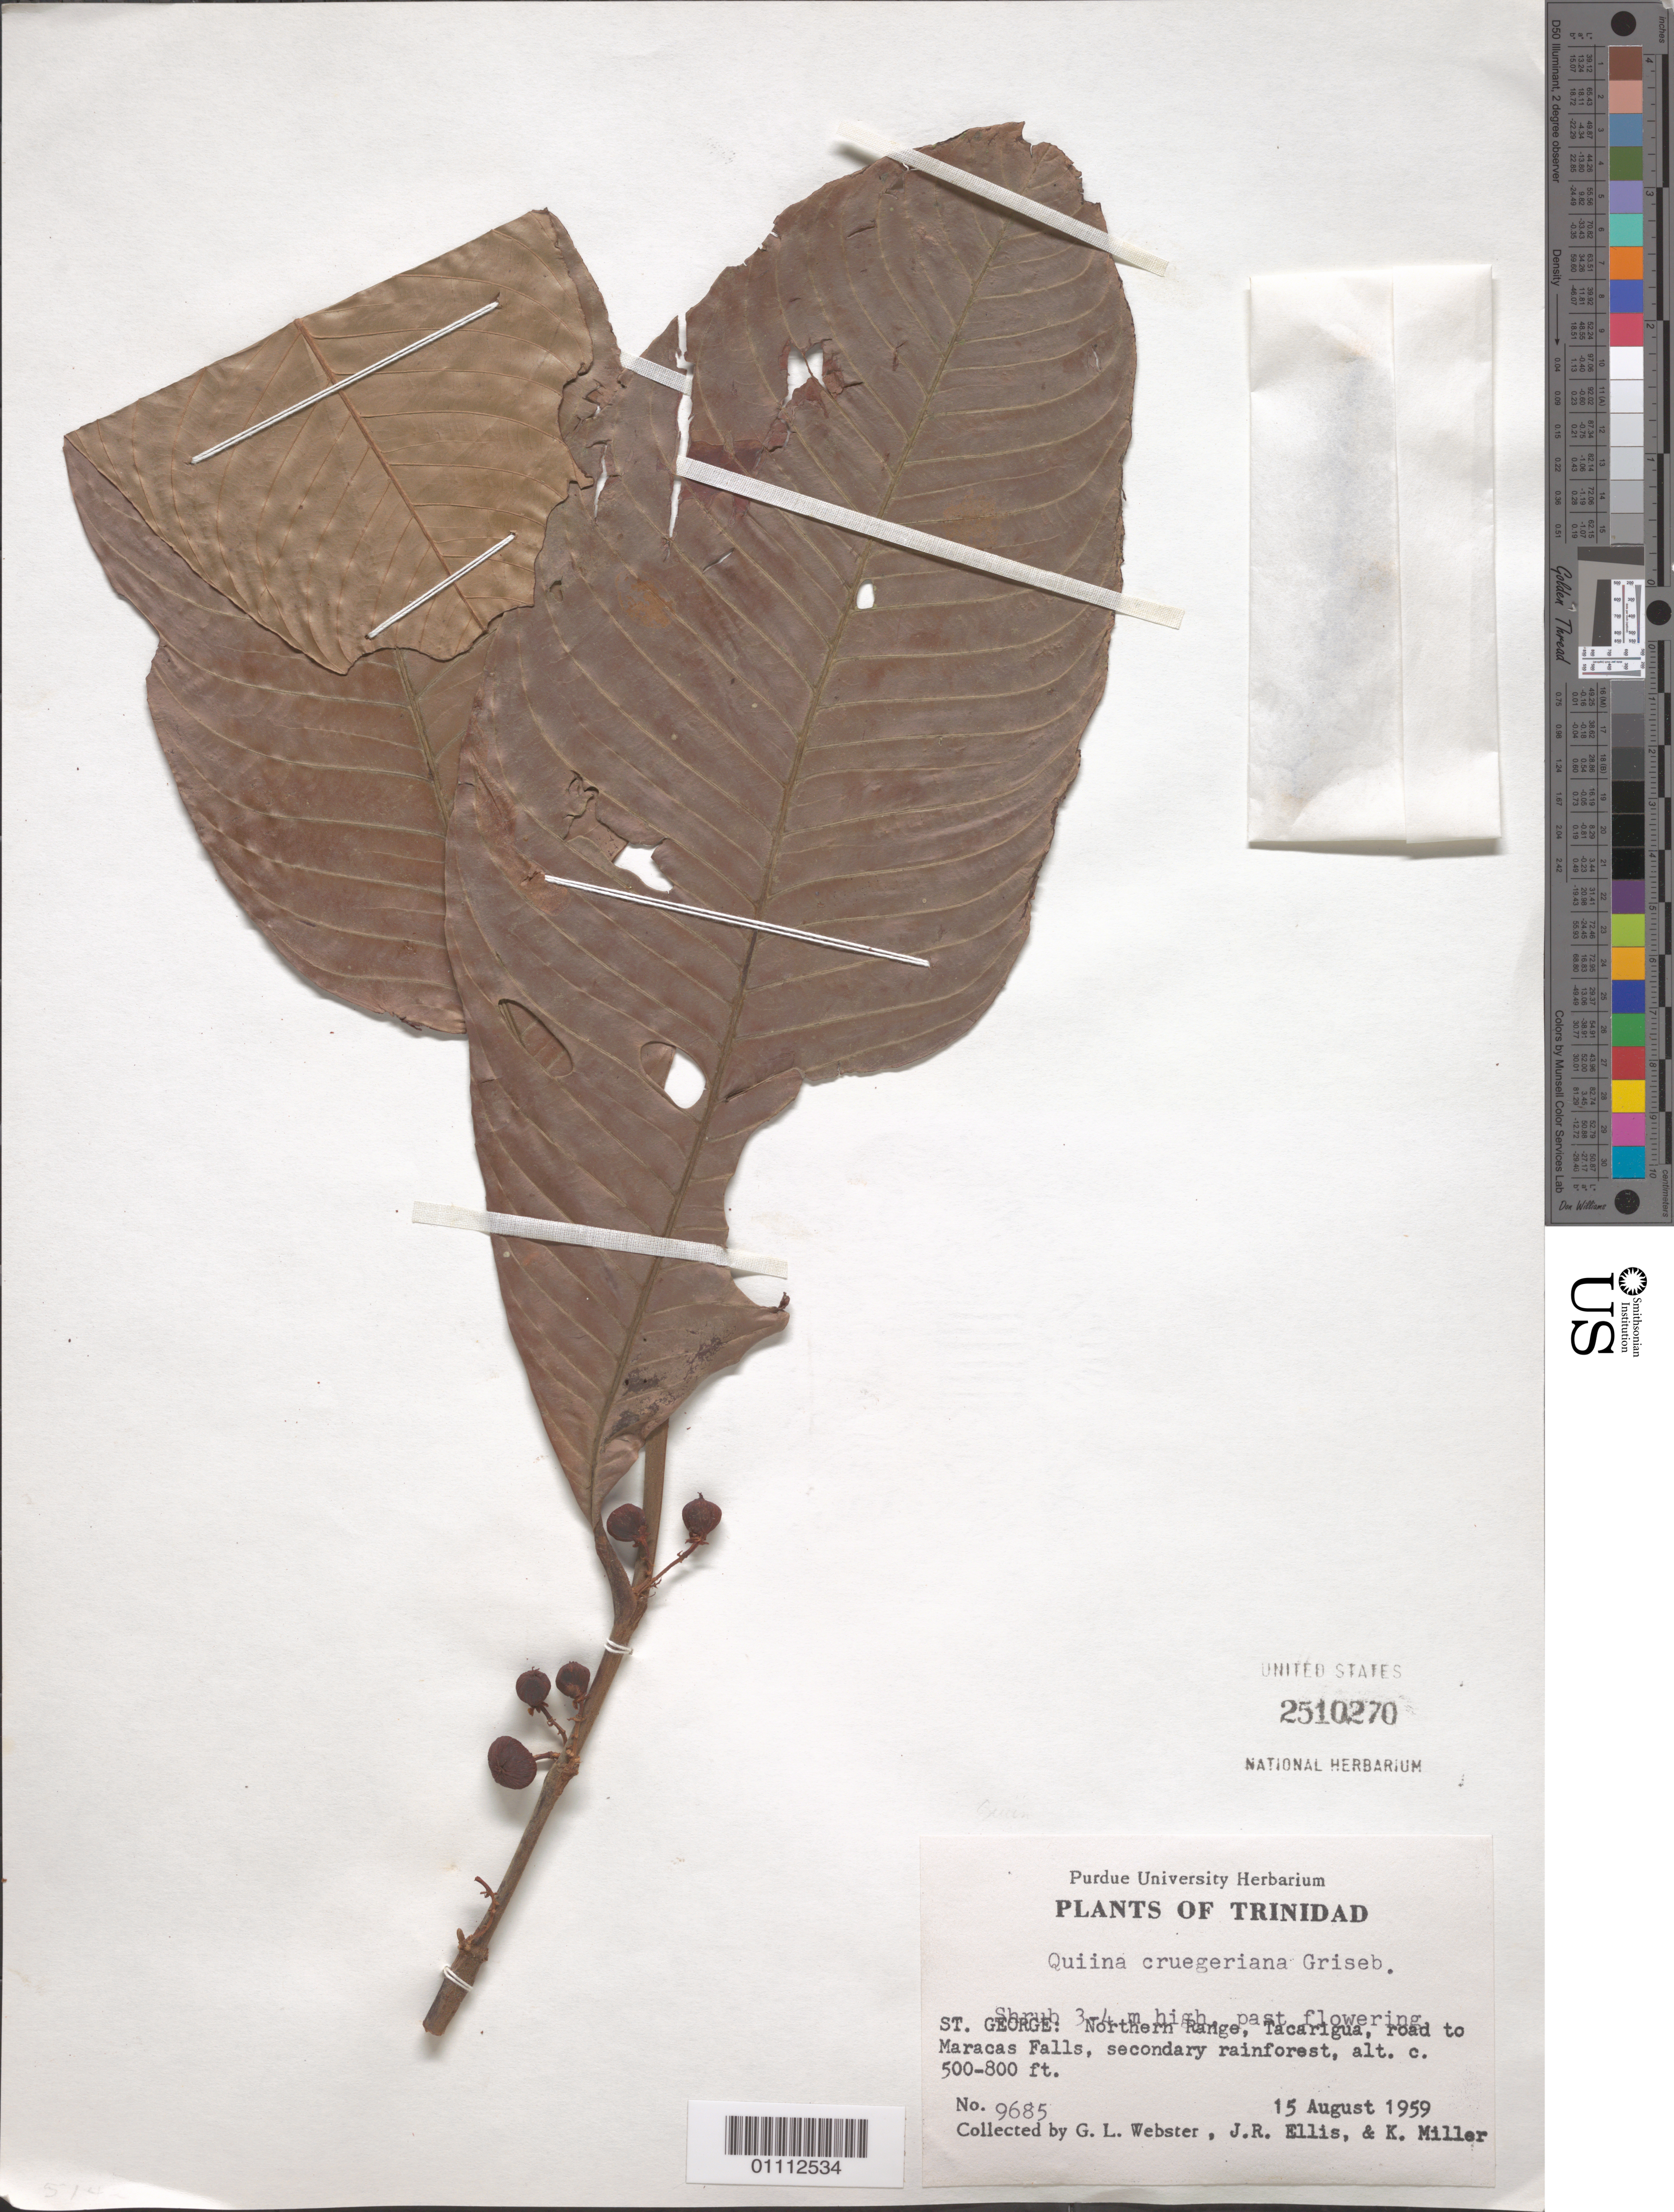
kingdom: Plantae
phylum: Tracheophyta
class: Magnoliopsida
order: Malpighiales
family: Quiinaceae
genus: Quiina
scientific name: Quiina cruegeriana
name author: Griseb.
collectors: G. L. Webster & J. R. Ellis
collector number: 9685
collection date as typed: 15 Aug 1959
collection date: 1959-08-15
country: Trinidad and Tobago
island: Trinidad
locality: St. George. Northern range, Tacarigua, road to Maracas Falls, secondary rainforest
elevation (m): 152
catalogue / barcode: US 2510270